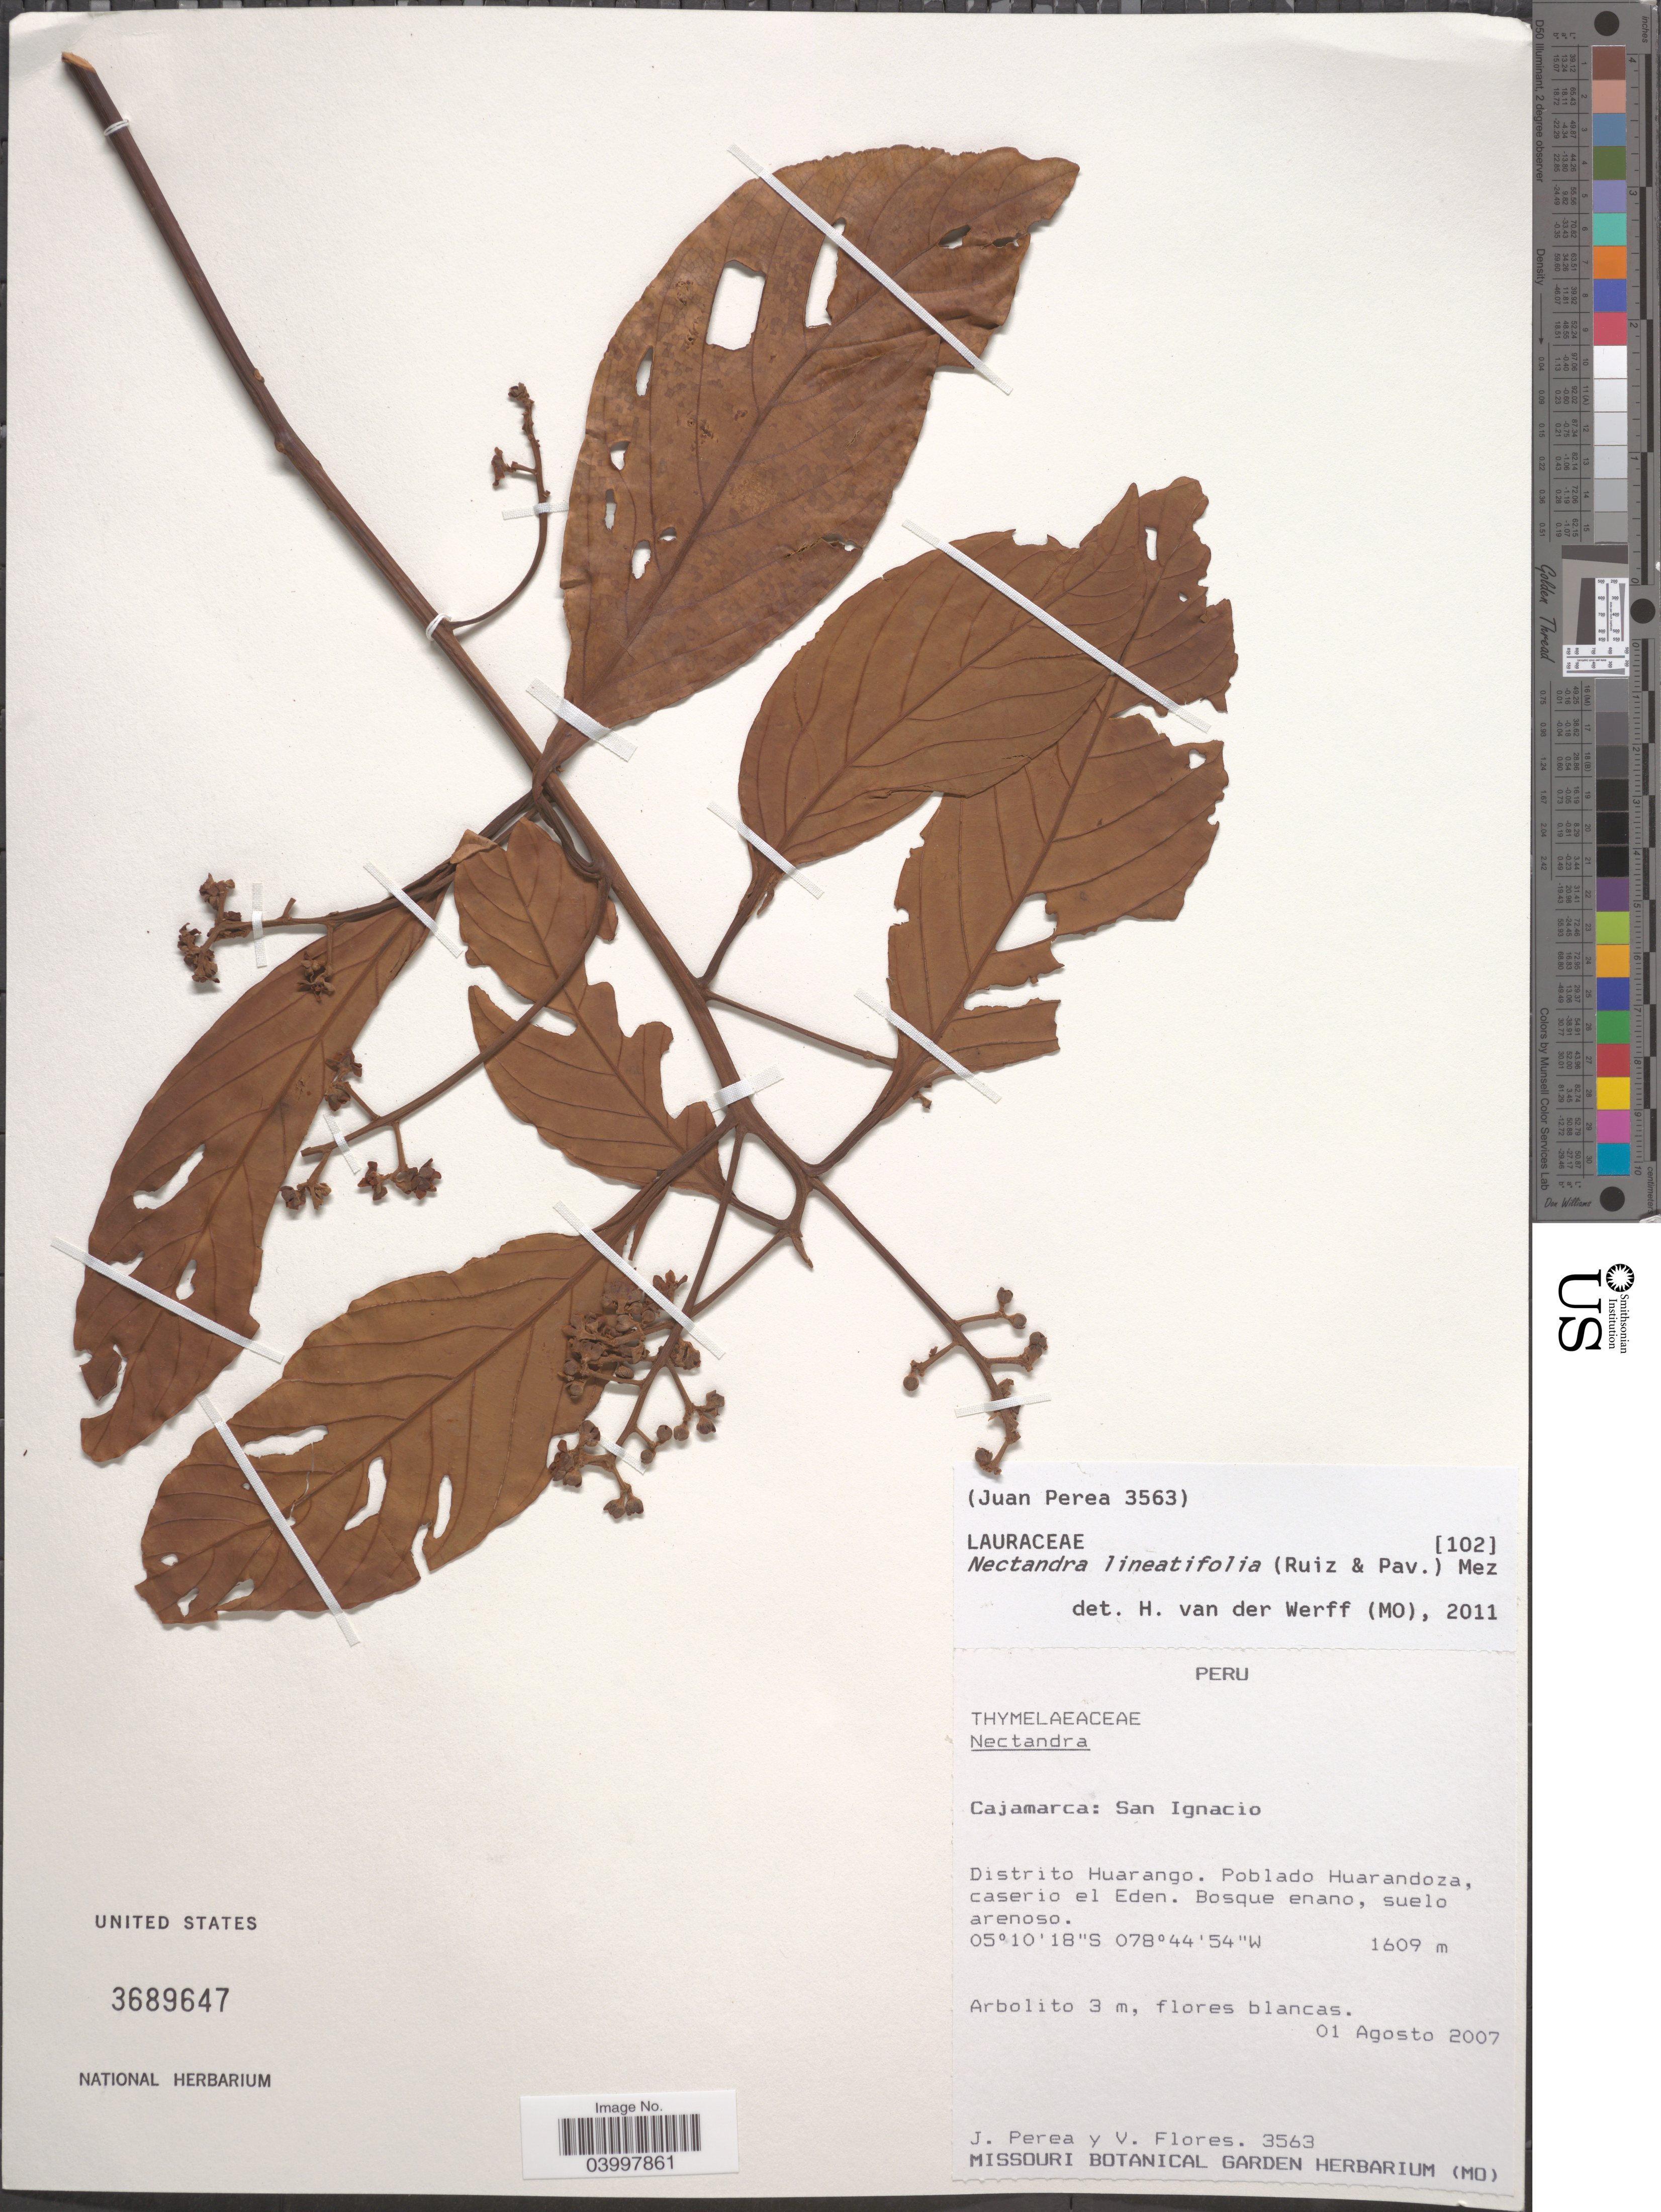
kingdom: Plantae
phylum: Tracheophyta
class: Magnoliopsida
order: Laurales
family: Lauraceae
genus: Nectandra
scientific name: Nectandra lineatifolia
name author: Mez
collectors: J. Perea & V. Flores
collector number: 3563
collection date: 2007-08-01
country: Peru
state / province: Cajamarca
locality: San Ignacio. Distrito Huarango. Poblado Huarandoza, caserio el Eden.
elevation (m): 1609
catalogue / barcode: US 3689647